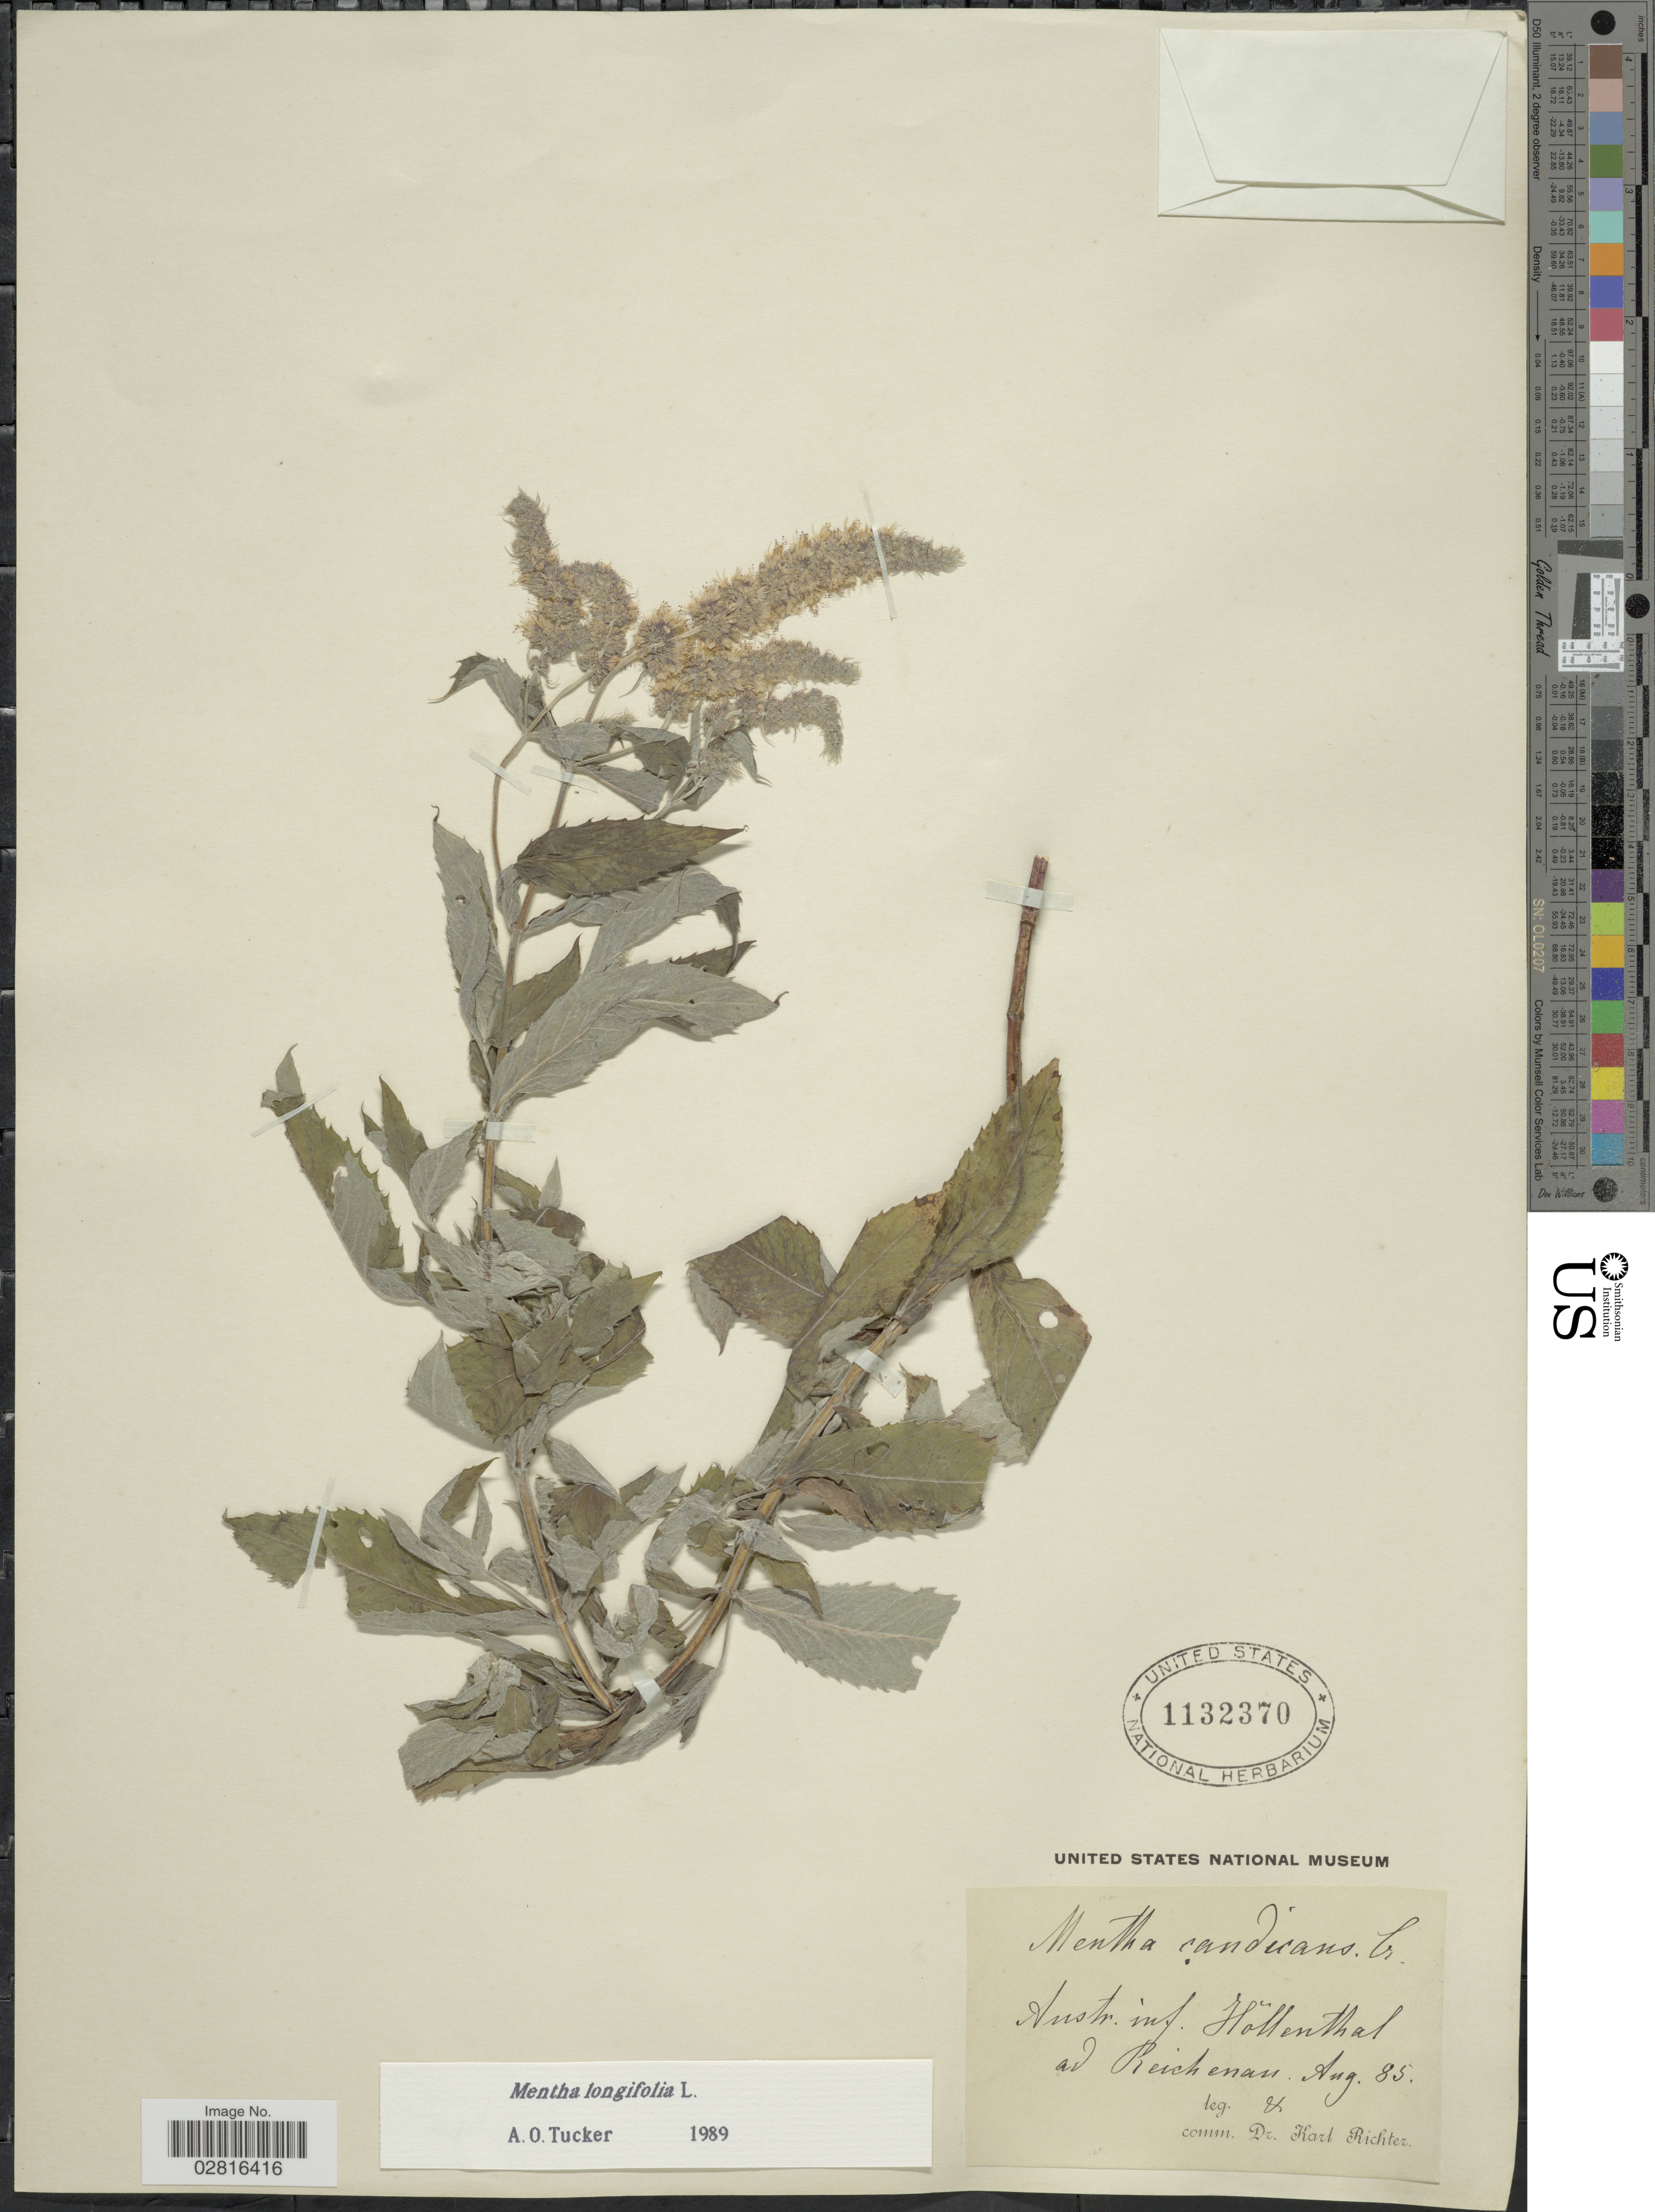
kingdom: Plantae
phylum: Tracheophyta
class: Magnoliopsida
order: Lamiales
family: Lamiaceae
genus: Mentha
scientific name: Mentha longifolia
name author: (L.) L.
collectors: K. Richter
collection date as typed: Transcribed d/m/y: /8/85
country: Germany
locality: Austr. inf. Höllenthal ad Reichenan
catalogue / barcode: US 1132370